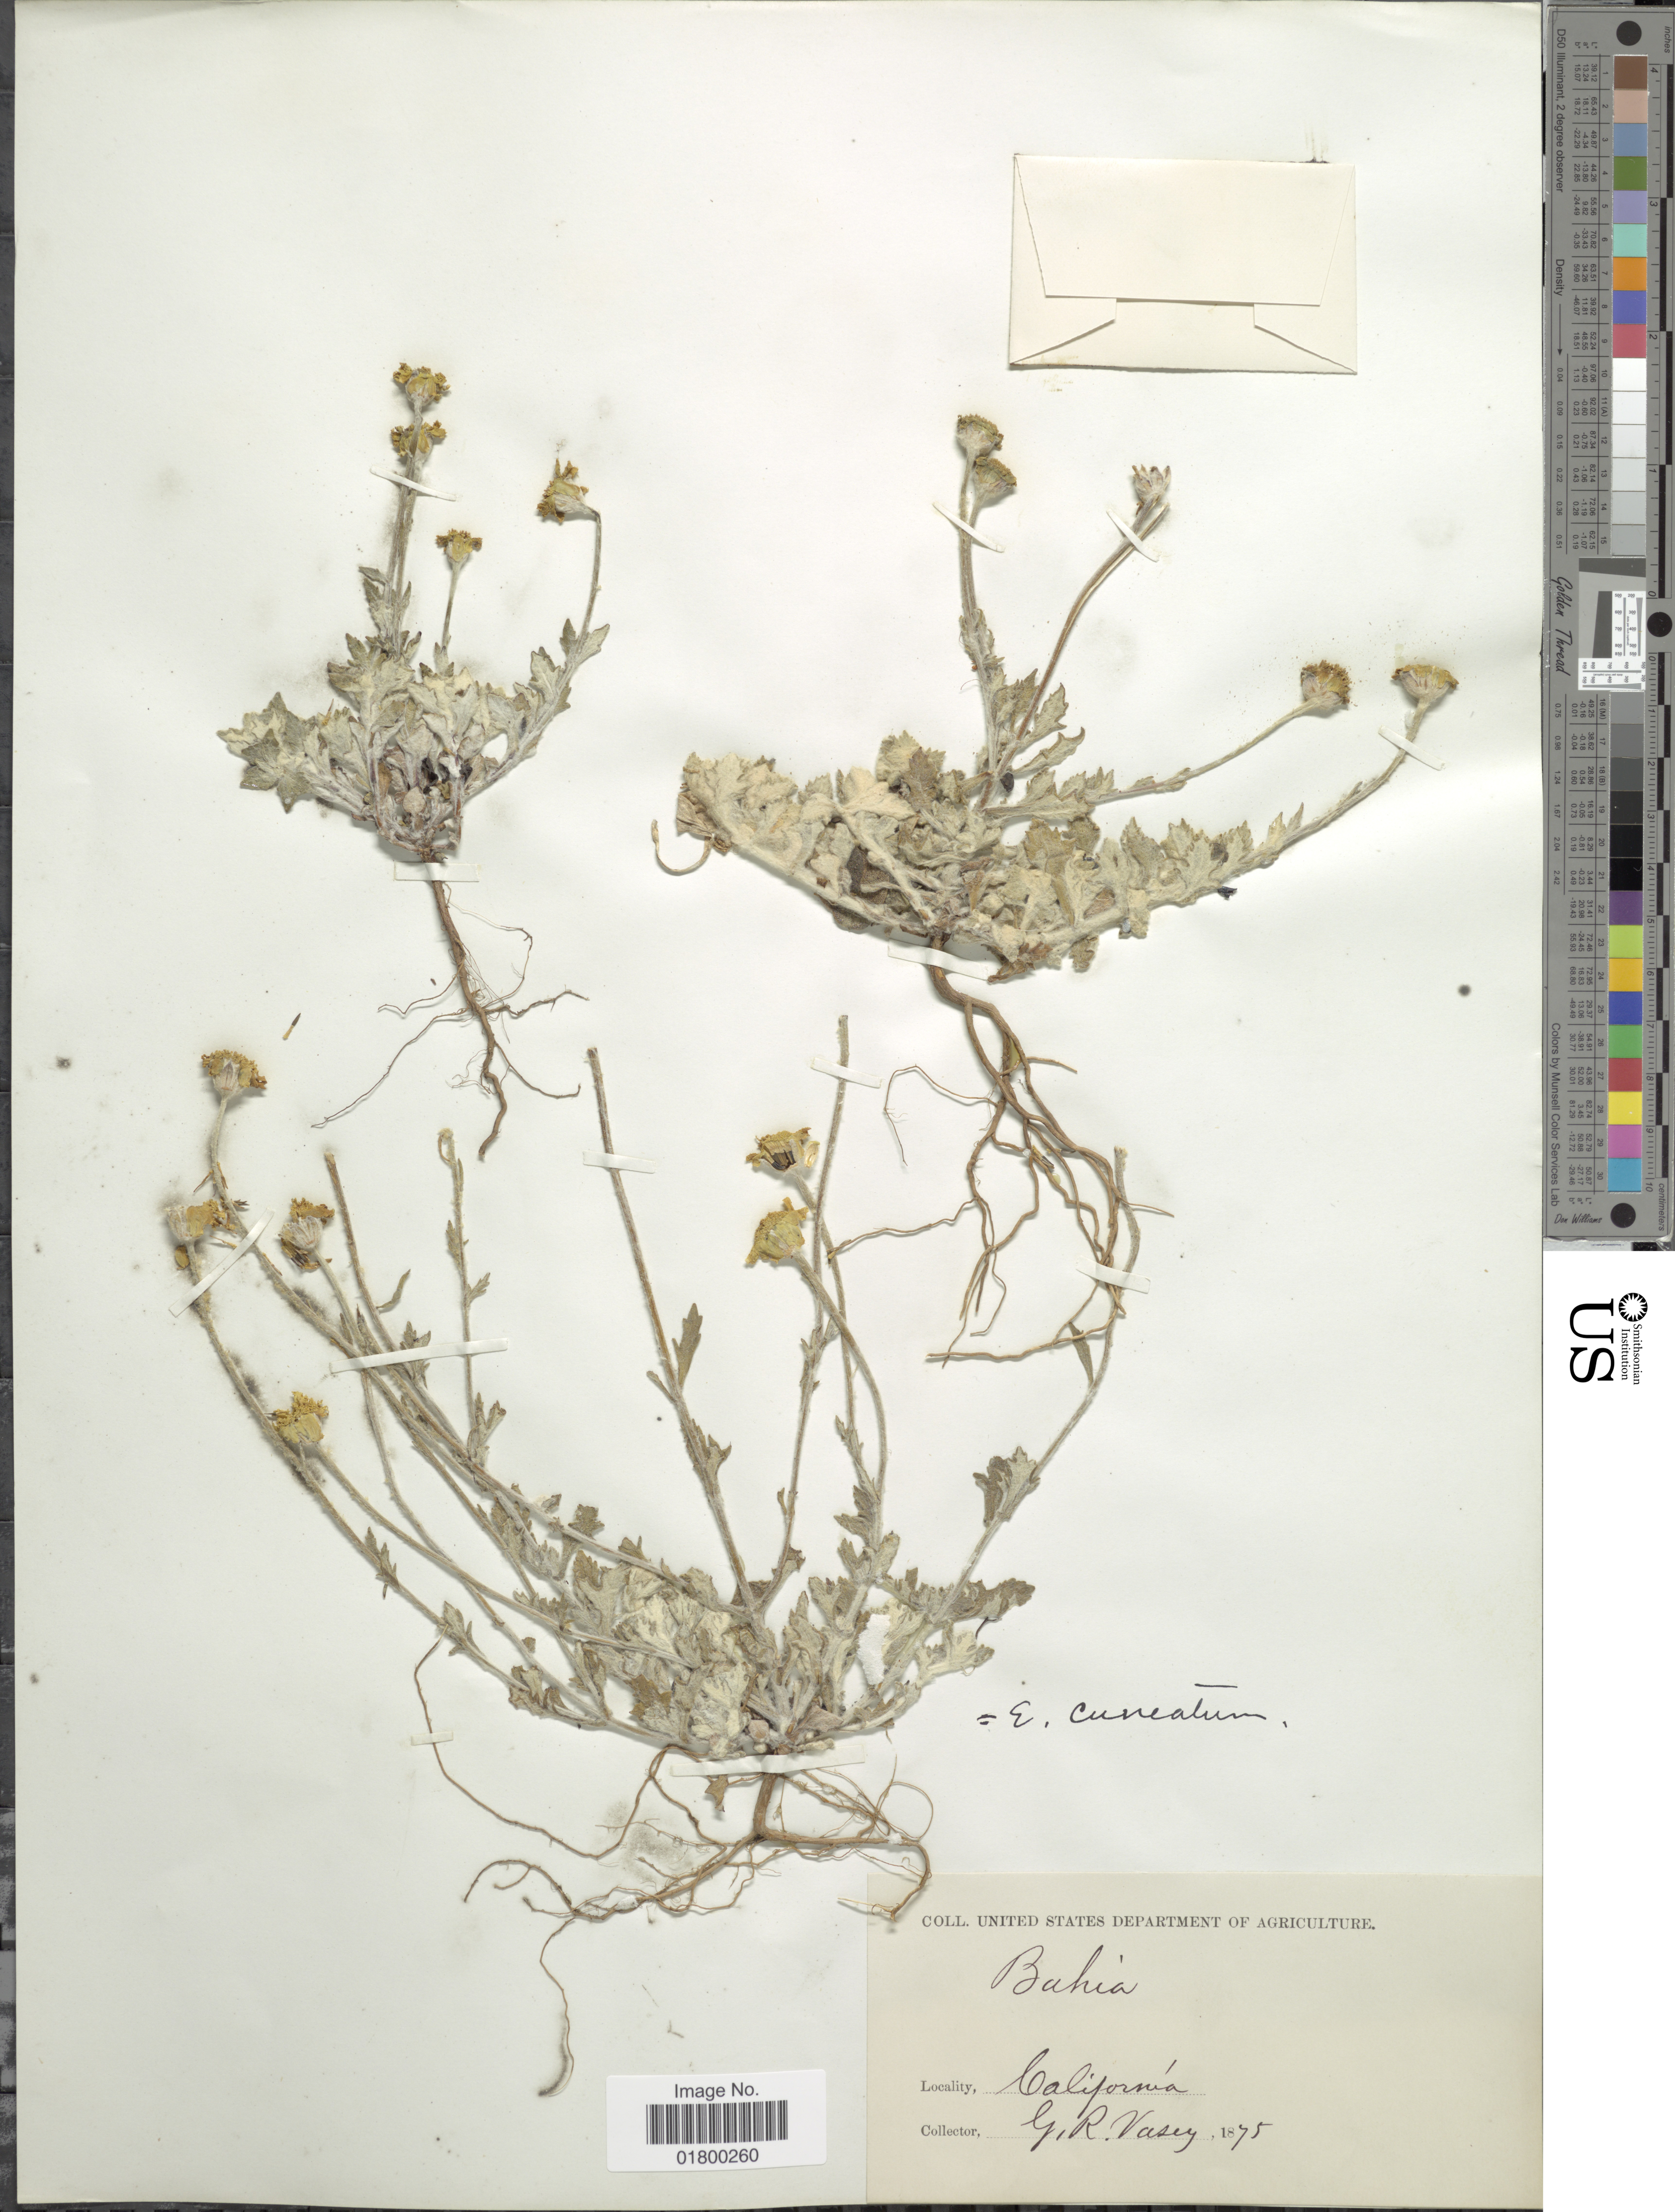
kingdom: Plantae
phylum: Tracheophyta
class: Magnoliopsida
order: Asterales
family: Asteraceae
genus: Eriophyllum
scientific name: Eriophyllum lanatum var. cuneatum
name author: (Kellogg) Jeps.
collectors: G. R. Vasey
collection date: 1875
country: United States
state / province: California